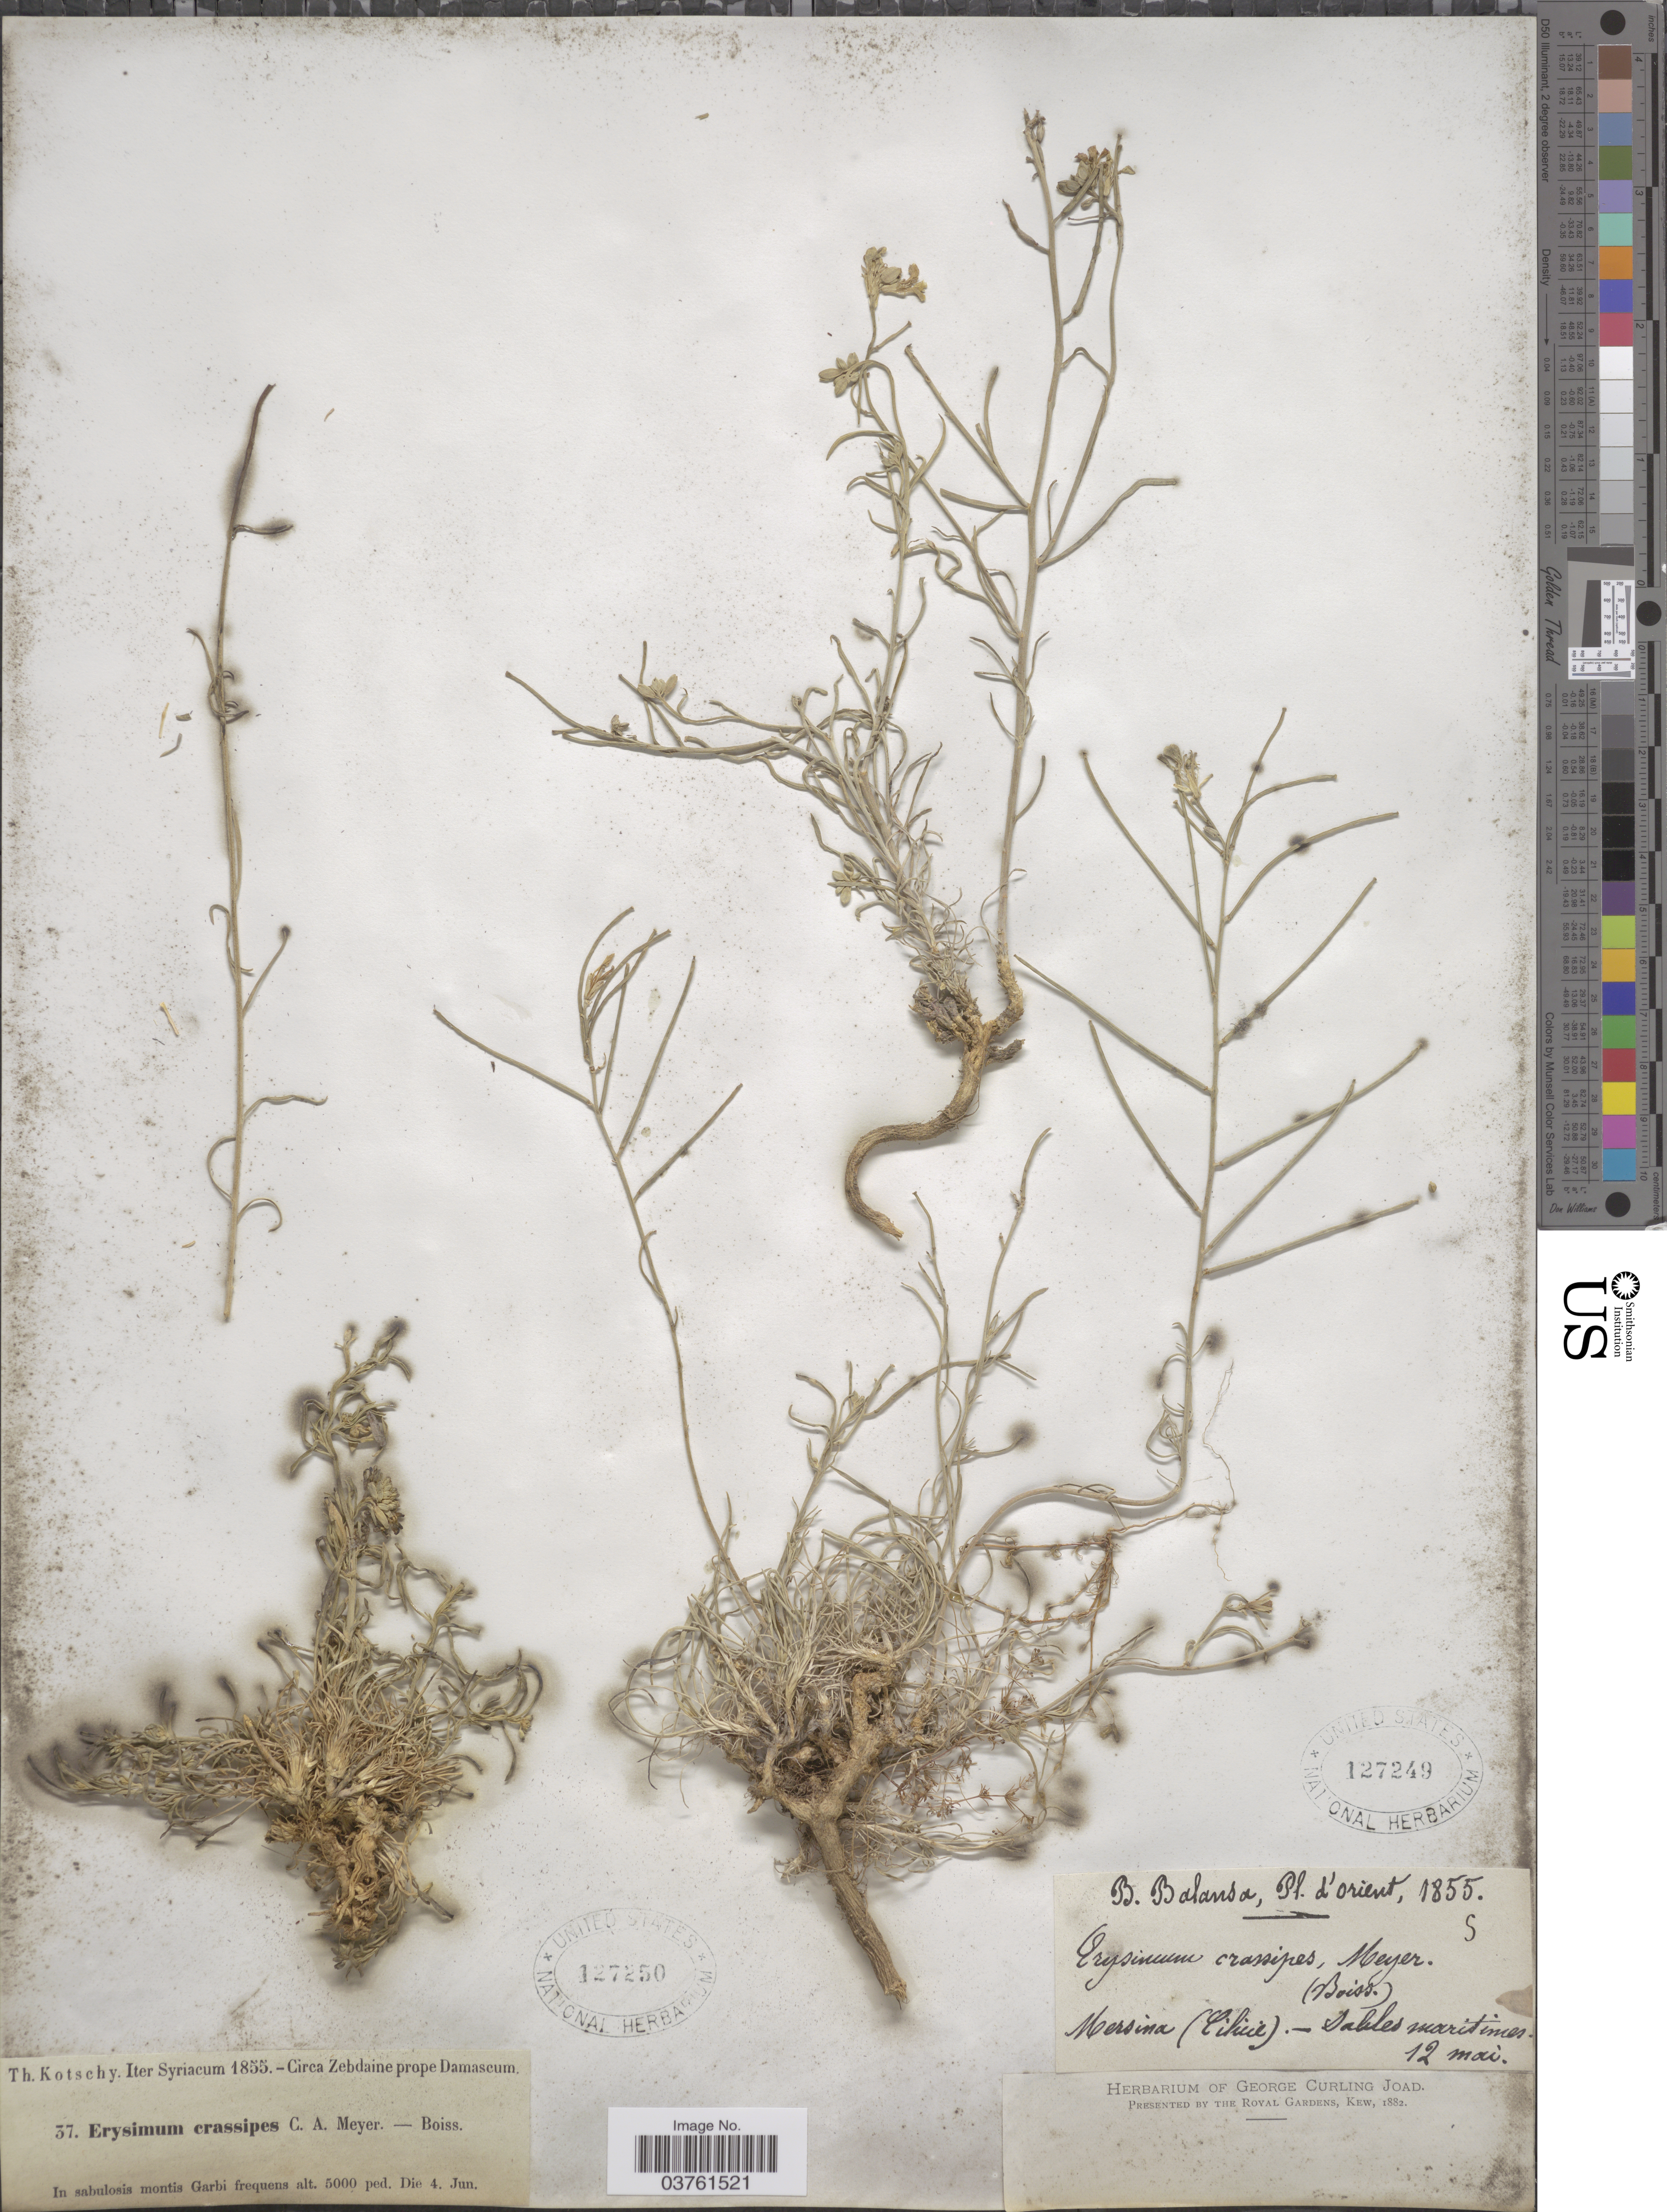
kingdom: Plantae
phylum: Tracheophyta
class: Magnoliopsida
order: Brassicales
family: Brassicaceae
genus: Erysimum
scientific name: Erysimum crassipes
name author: Fisch. & C.A. Mey.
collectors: K. G. Kotschy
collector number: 37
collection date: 1855-06-04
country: Syria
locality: Iter Syriacum. Circa Zebdaine prope Damascum. In sabulosis montis Garbi frequens.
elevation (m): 1524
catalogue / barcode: US 127250